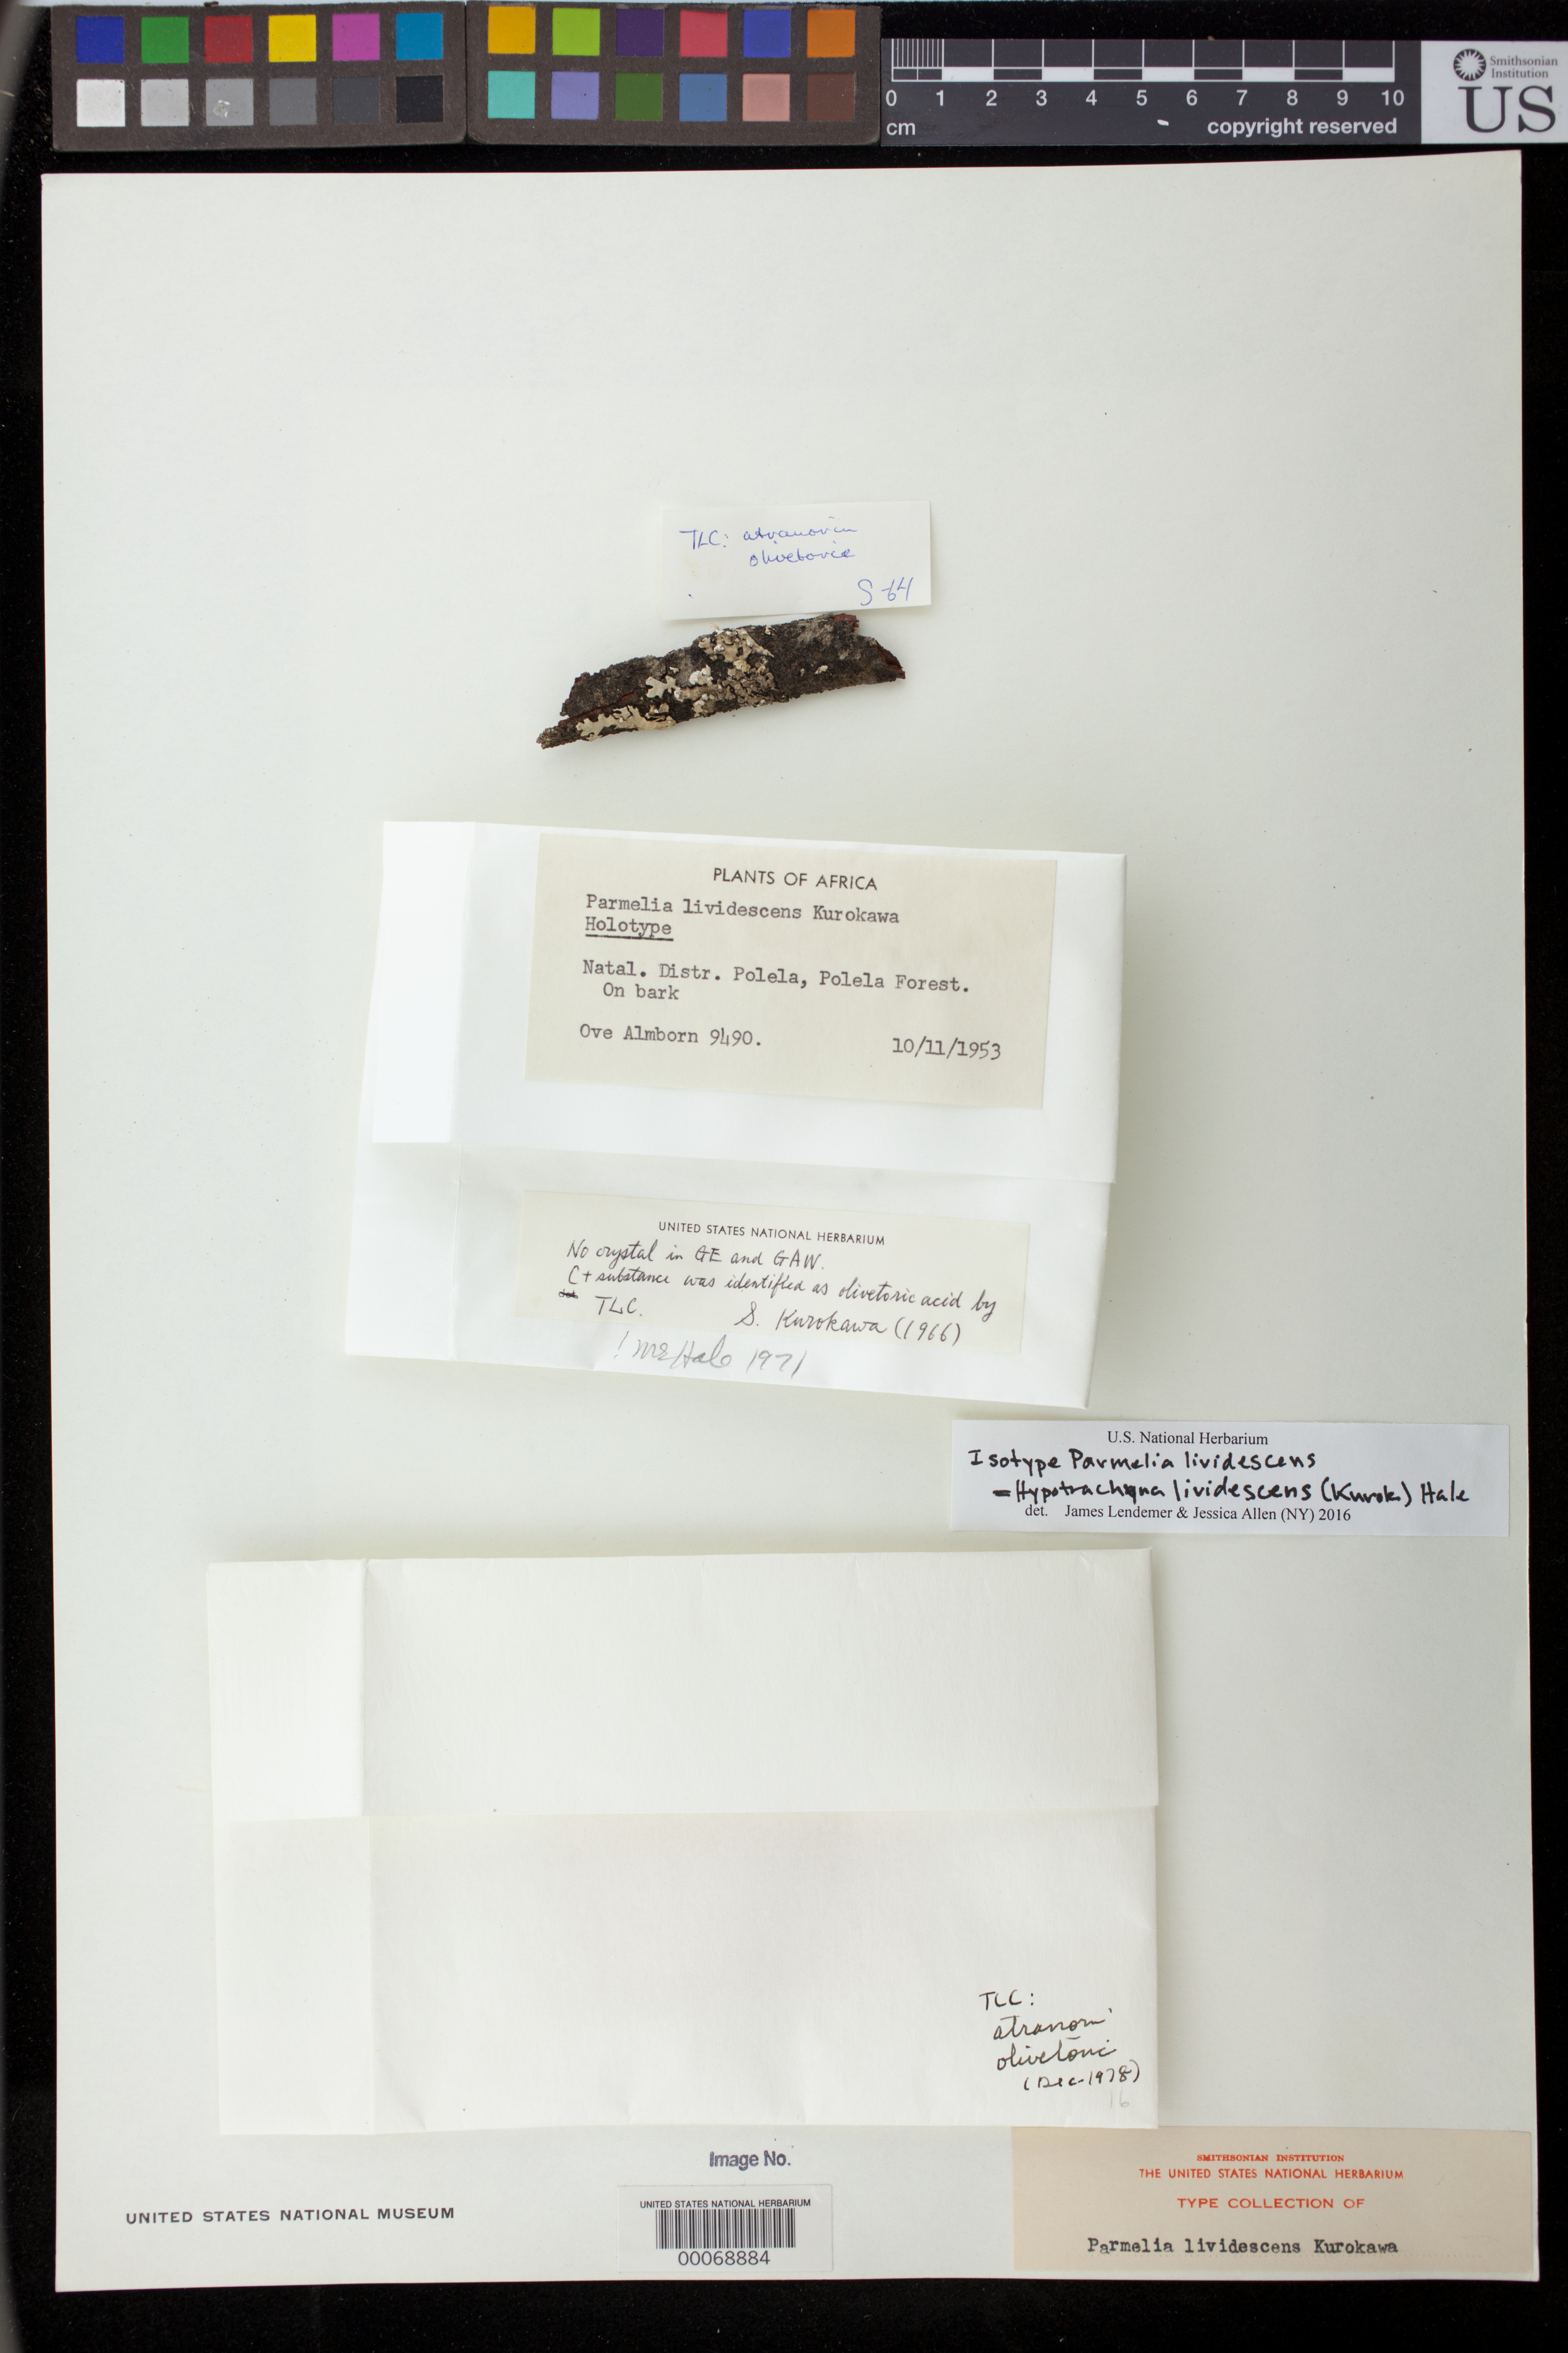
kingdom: Fungi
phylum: Ascomycota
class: Lecanoromycetes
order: Lecanorales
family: Parmeliaceae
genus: Parmelia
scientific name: Parmelia lividescens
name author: Kurok. in Hale & Kurok.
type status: Isotype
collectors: O. Almborn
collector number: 9490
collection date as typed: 10 Nov 1953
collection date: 1953-11-10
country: South Africa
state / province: KwaZulu-Natal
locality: Polela, Polela Forest.